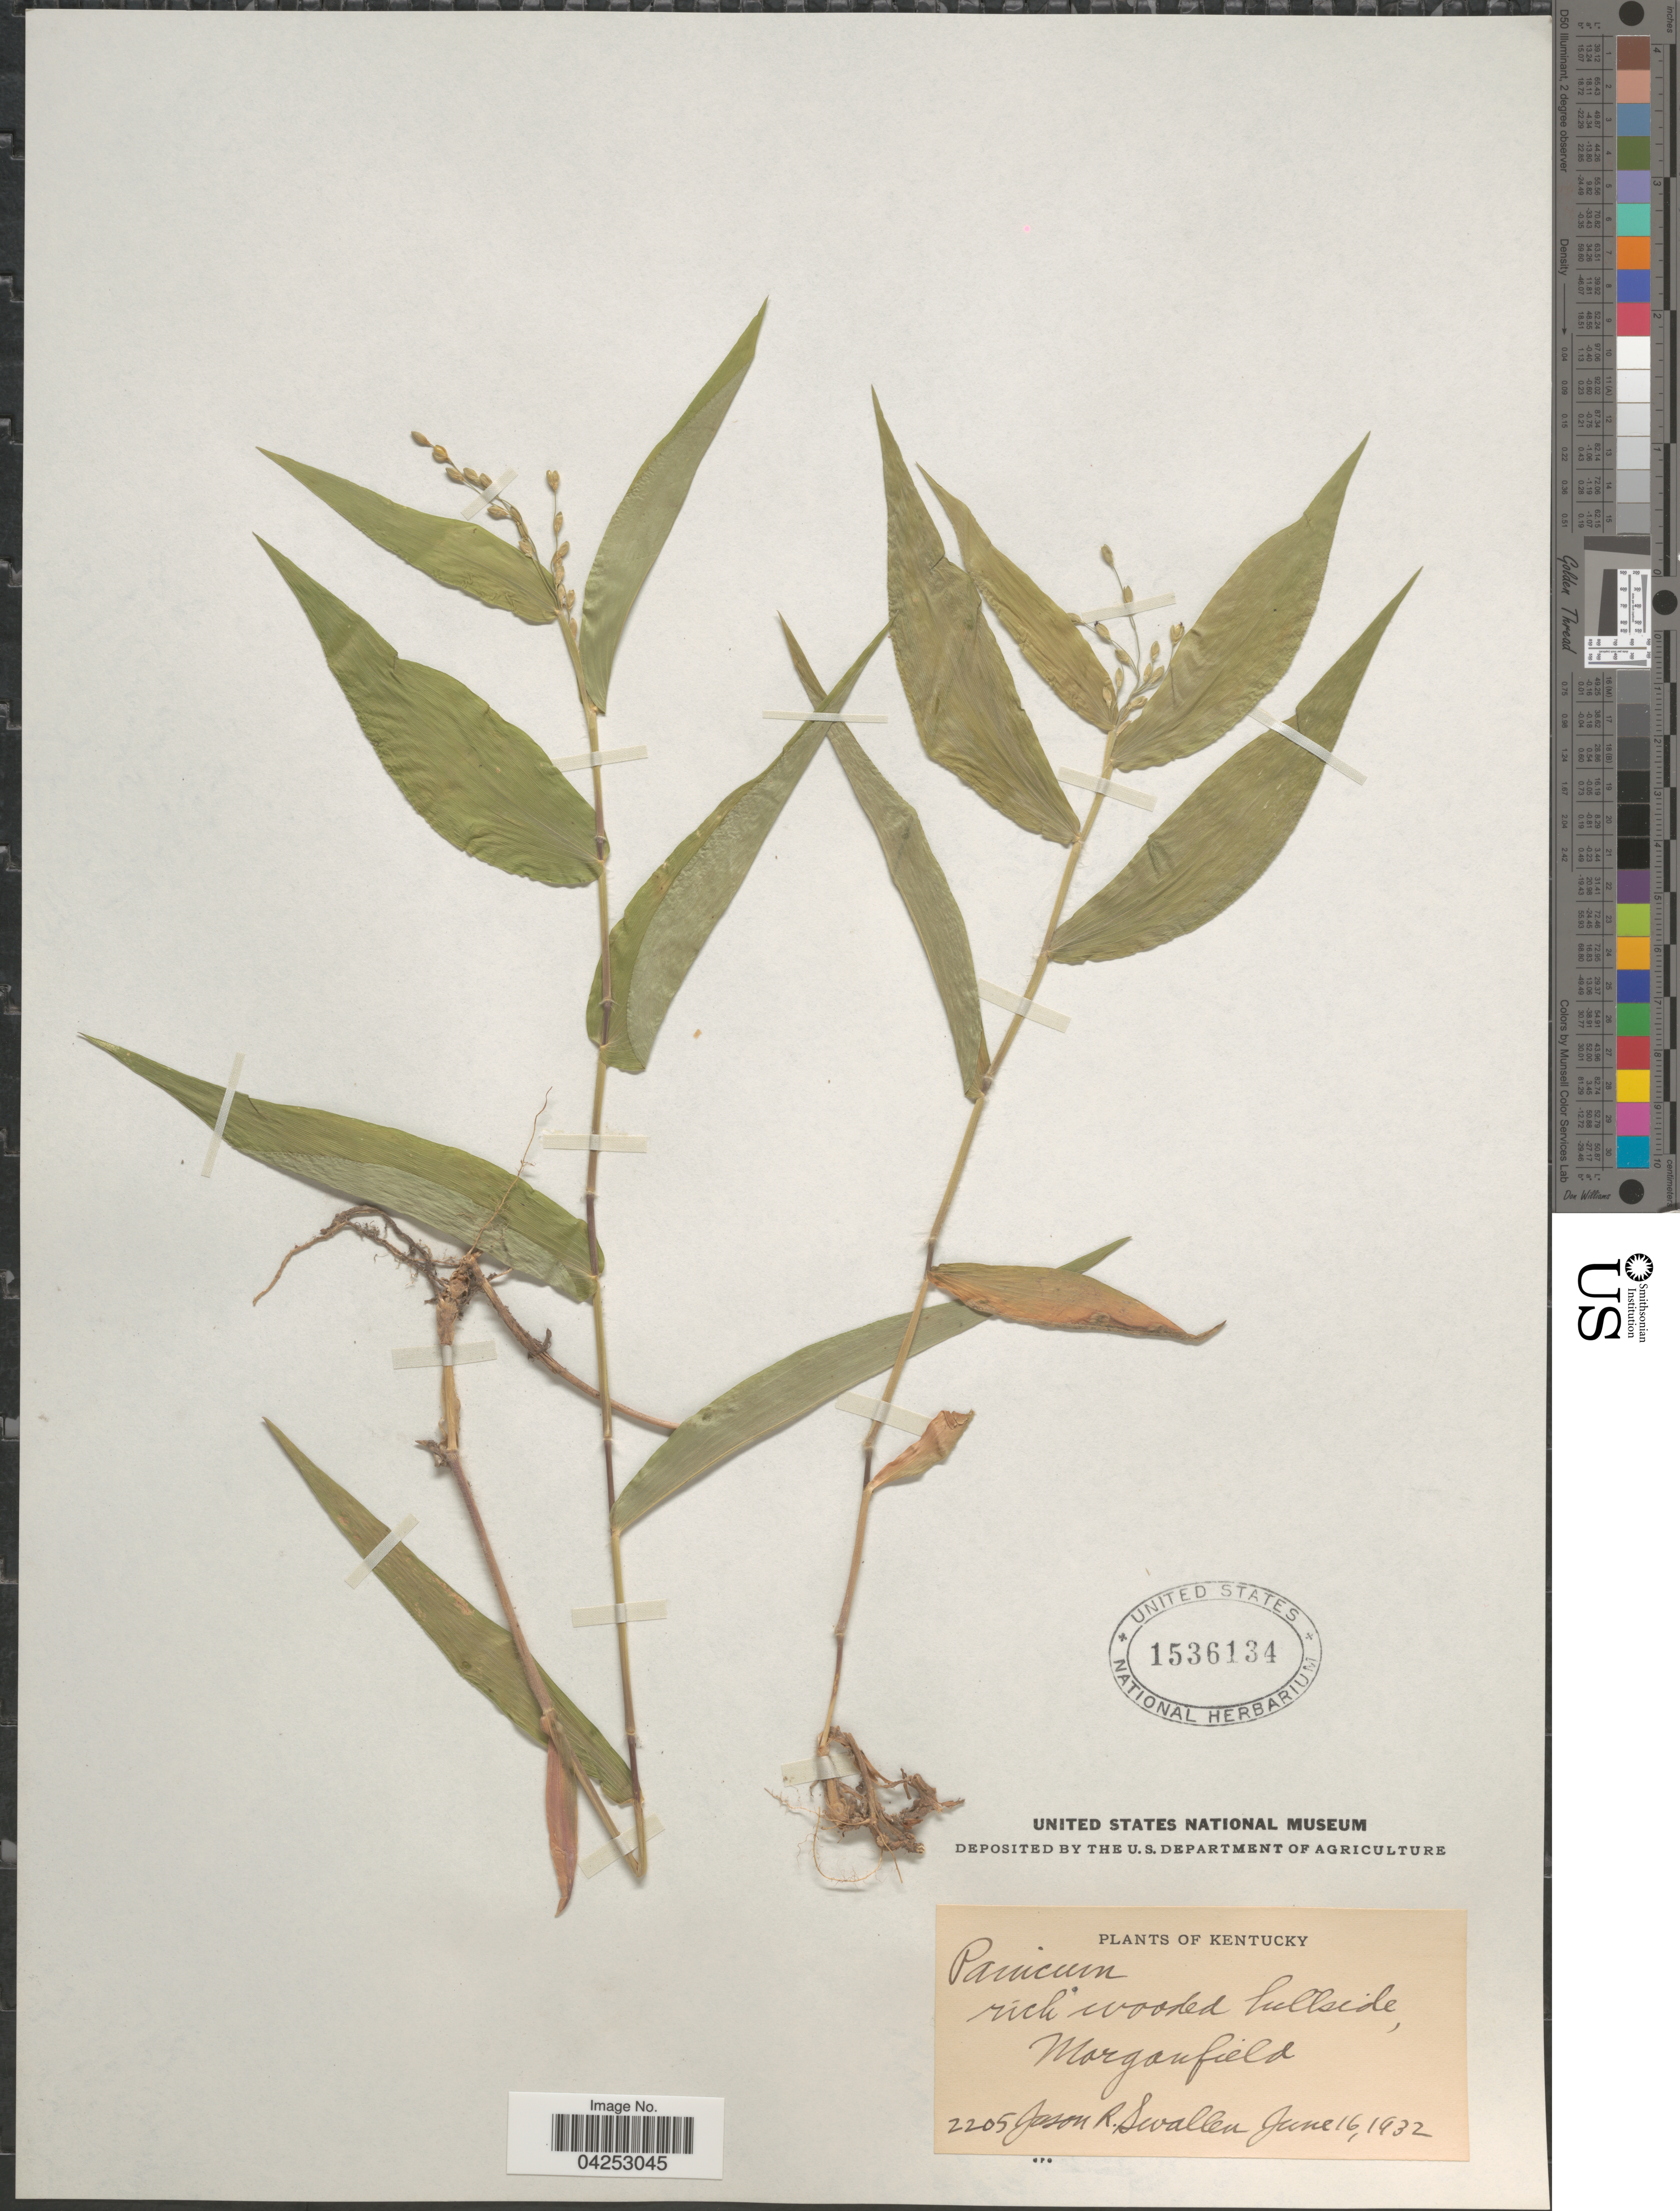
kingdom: Plantae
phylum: Tracheophyta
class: Liliopsida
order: Poales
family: Poaceae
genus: Dichanthelium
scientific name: Dichanthelium boscii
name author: (Poir.) Gould & C.A. Clark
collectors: J. R. Swallen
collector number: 2205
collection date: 1932-06-16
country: United States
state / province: Kentucky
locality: Rich wooded hillside, Morganfield.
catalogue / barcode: US 1536134